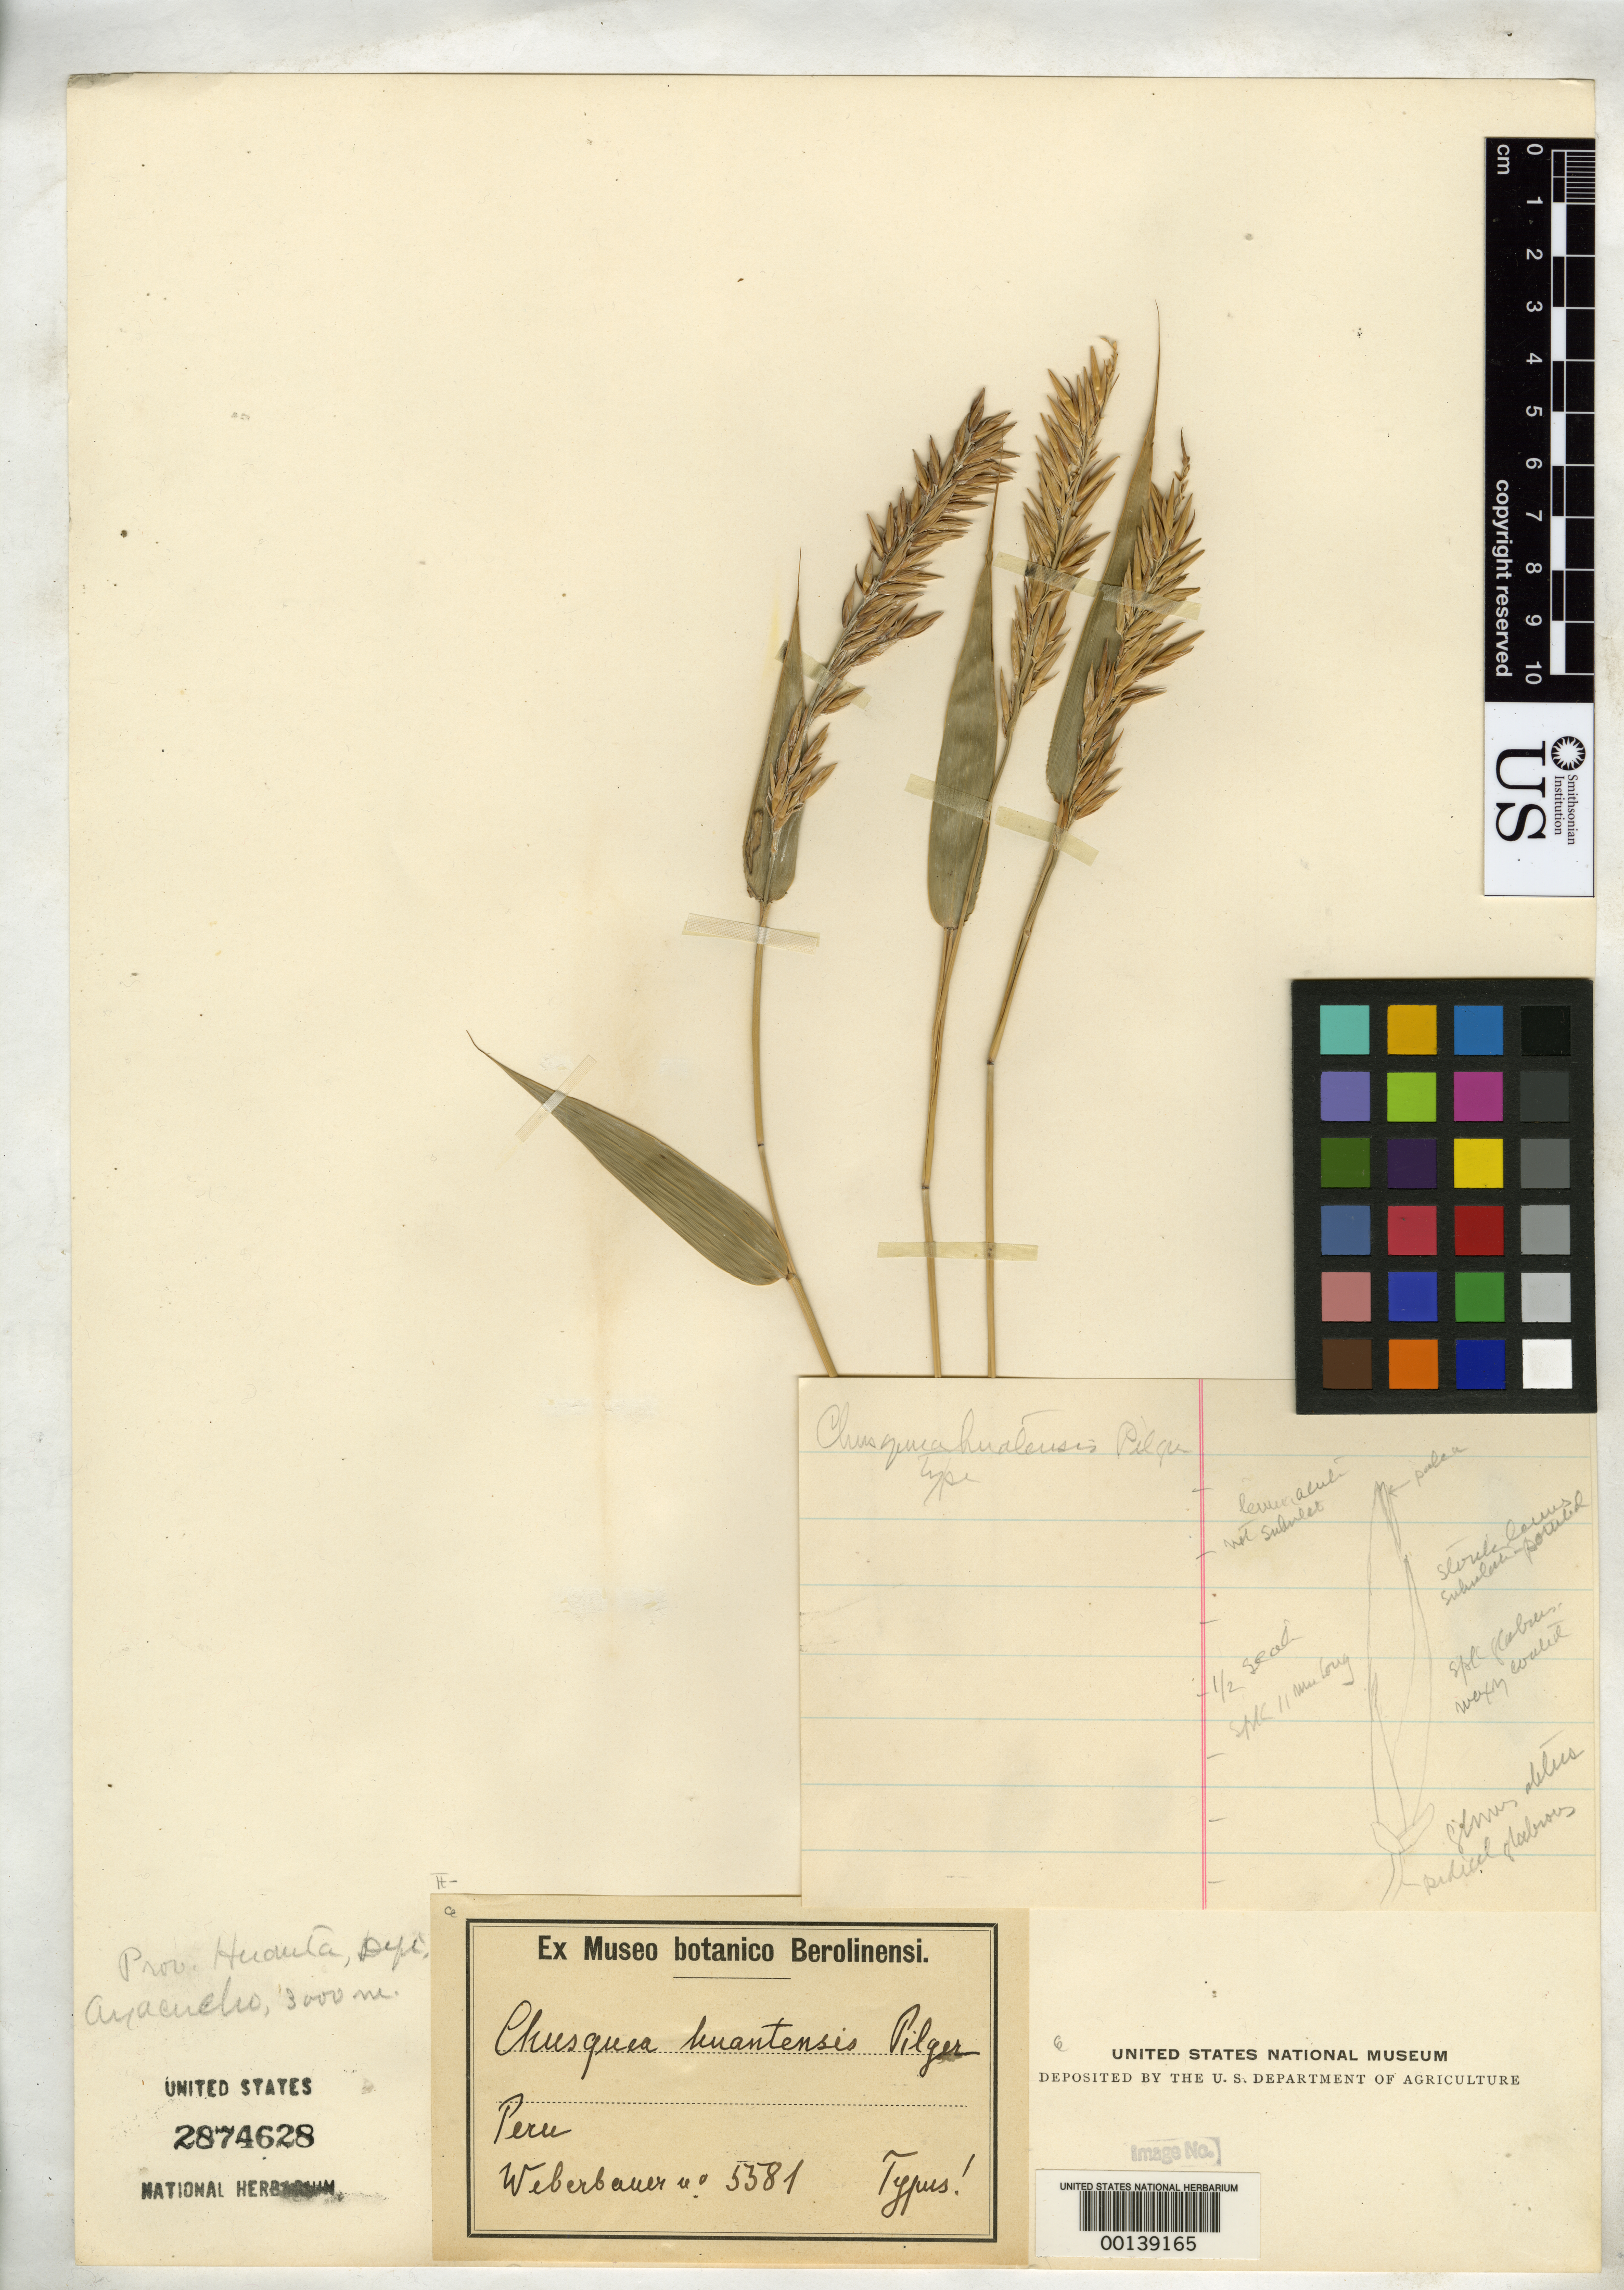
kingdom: Plantae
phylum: Tracheophyta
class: Liliopsida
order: Poales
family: Poaceae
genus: Chusquea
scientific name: Chusquea huantensis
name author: Pilg.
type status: Type Fragment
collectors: A. Weberbauer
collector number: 5581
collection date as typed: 31 May 1910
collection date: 1910-05-31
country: Peru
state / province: Ayacucho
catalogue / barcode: US 2874628